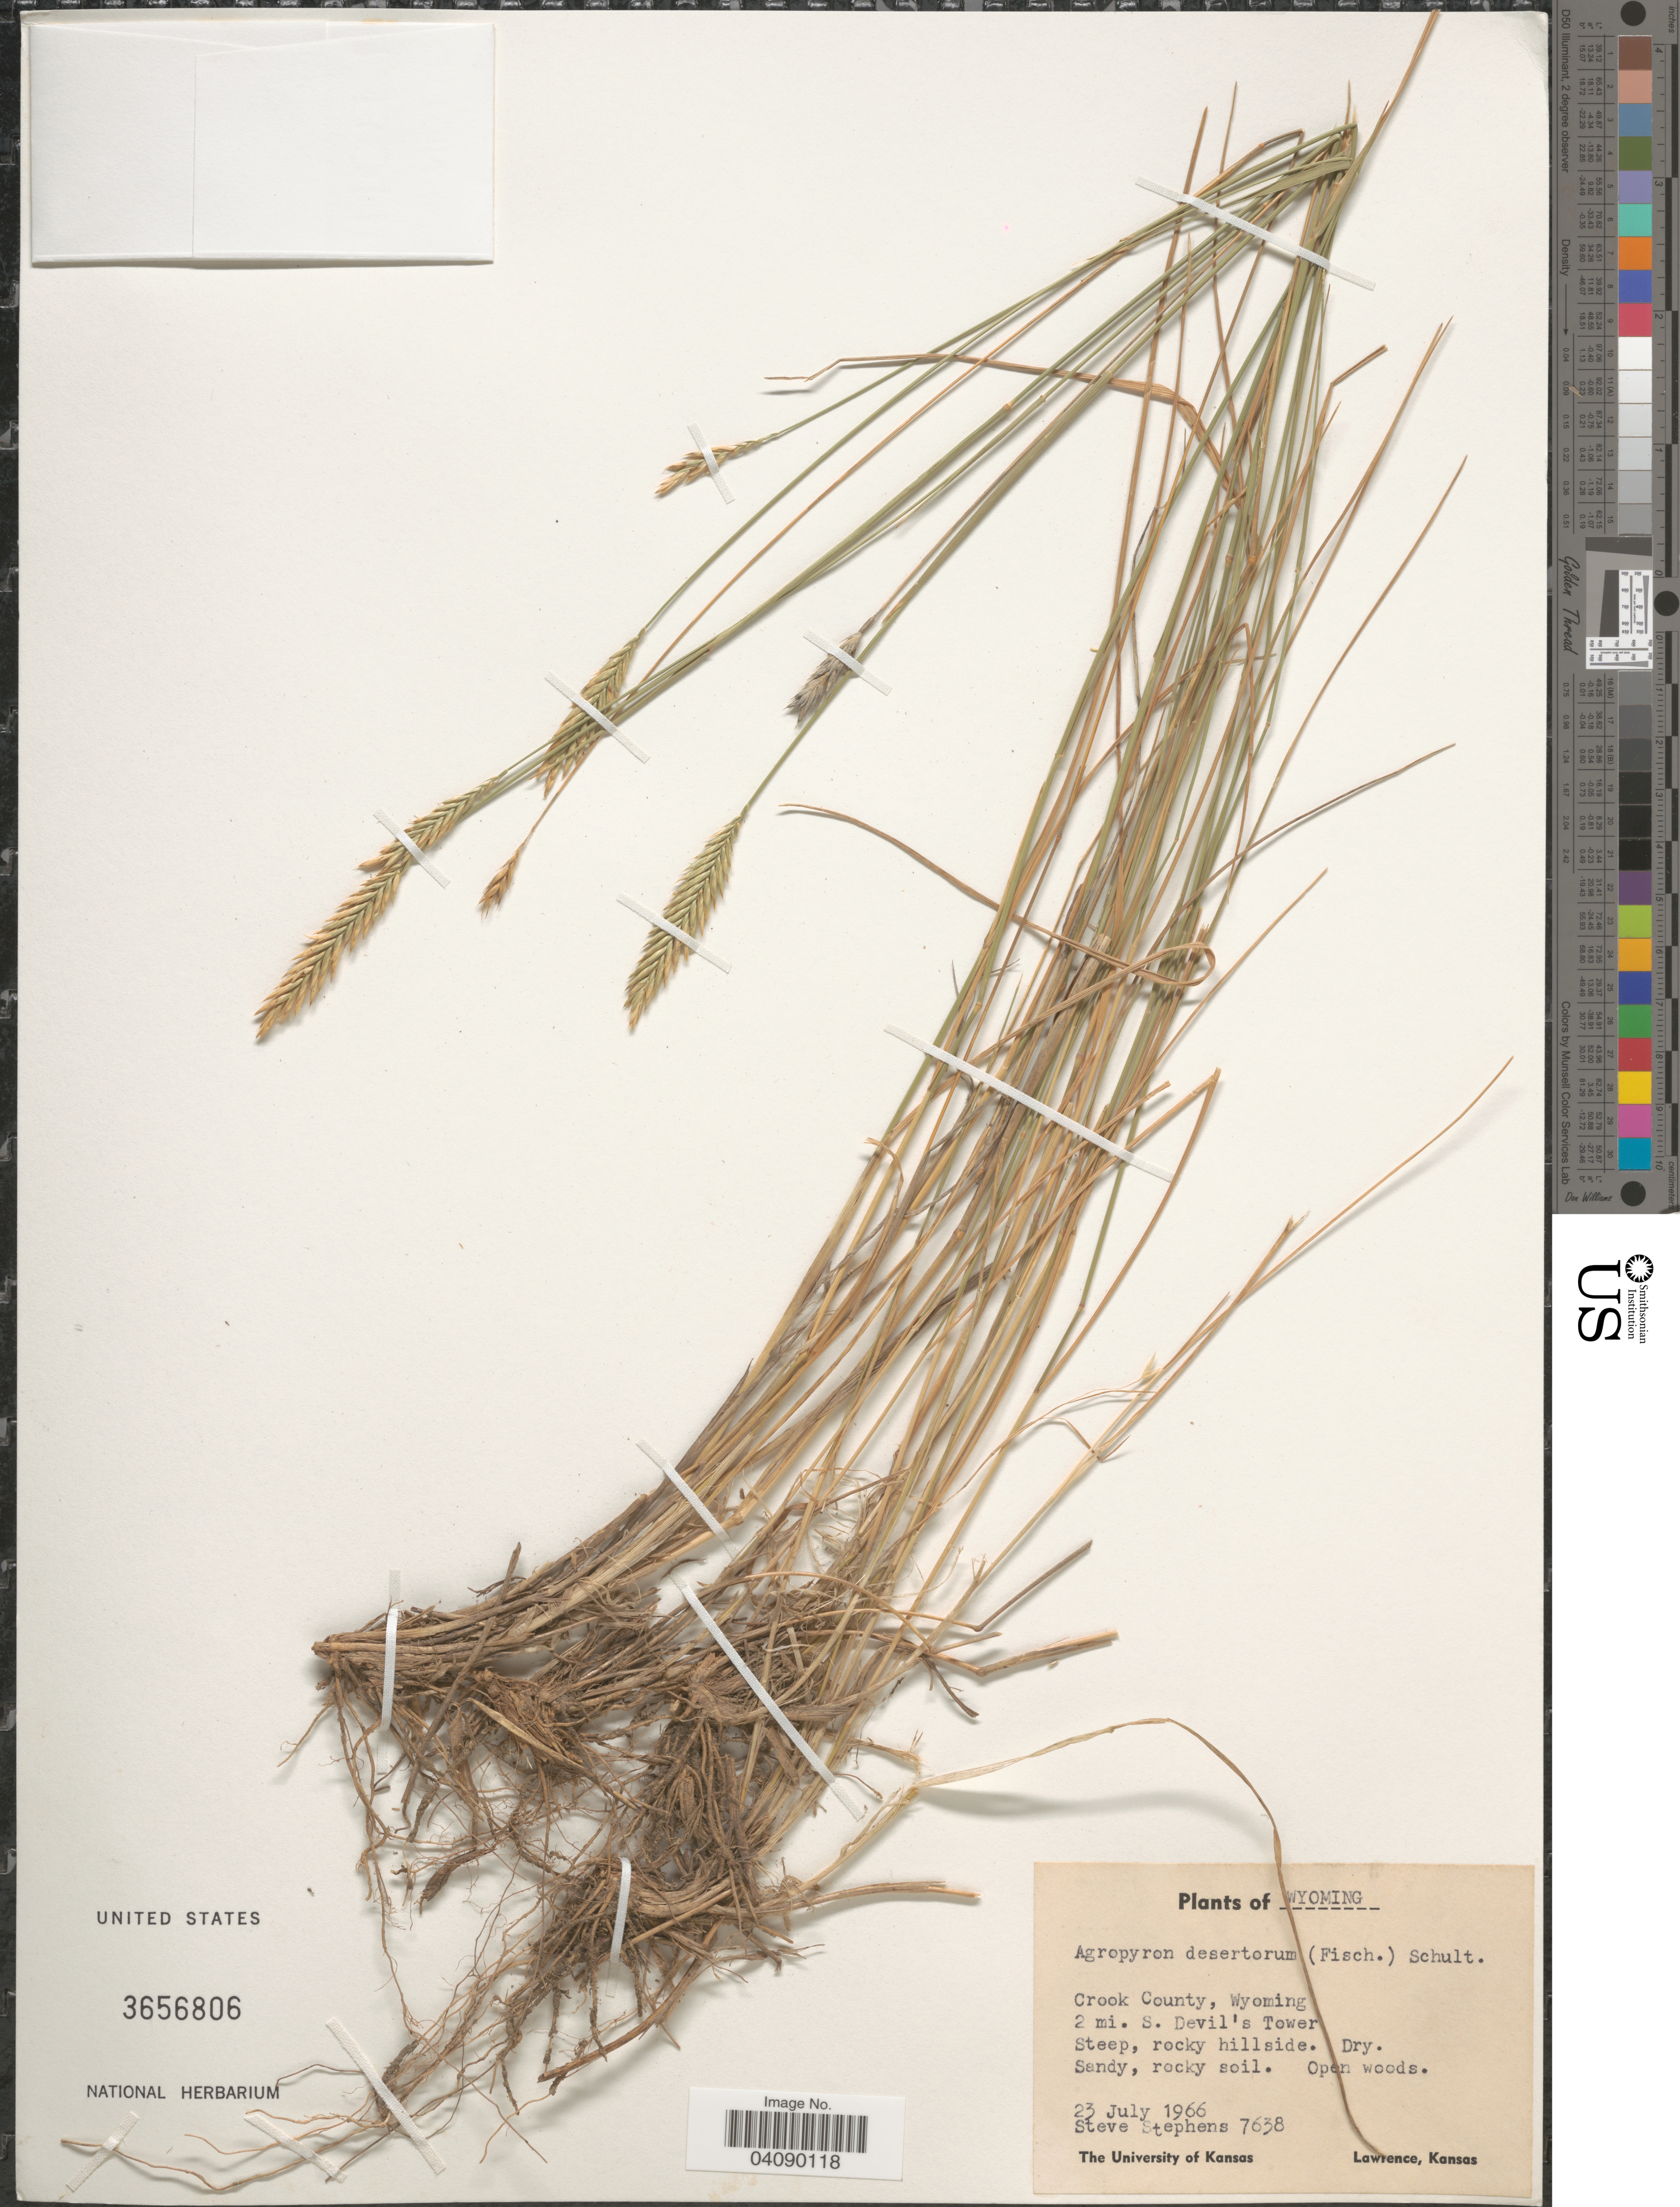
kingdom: Plantae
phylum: Tracheophyta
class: Liliopsida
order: Poales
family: Poaceae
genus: Agropyron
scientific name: Agropyron desertorum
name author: (Fisch. ex Link) Schult.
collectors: S. Stephens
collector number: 7638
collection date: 1966-07-23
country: United States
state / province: Wyoming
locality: Crook County, 2 mi. S. Devil's Tower. Steep, rocky hillside.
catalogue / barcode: US 3656806